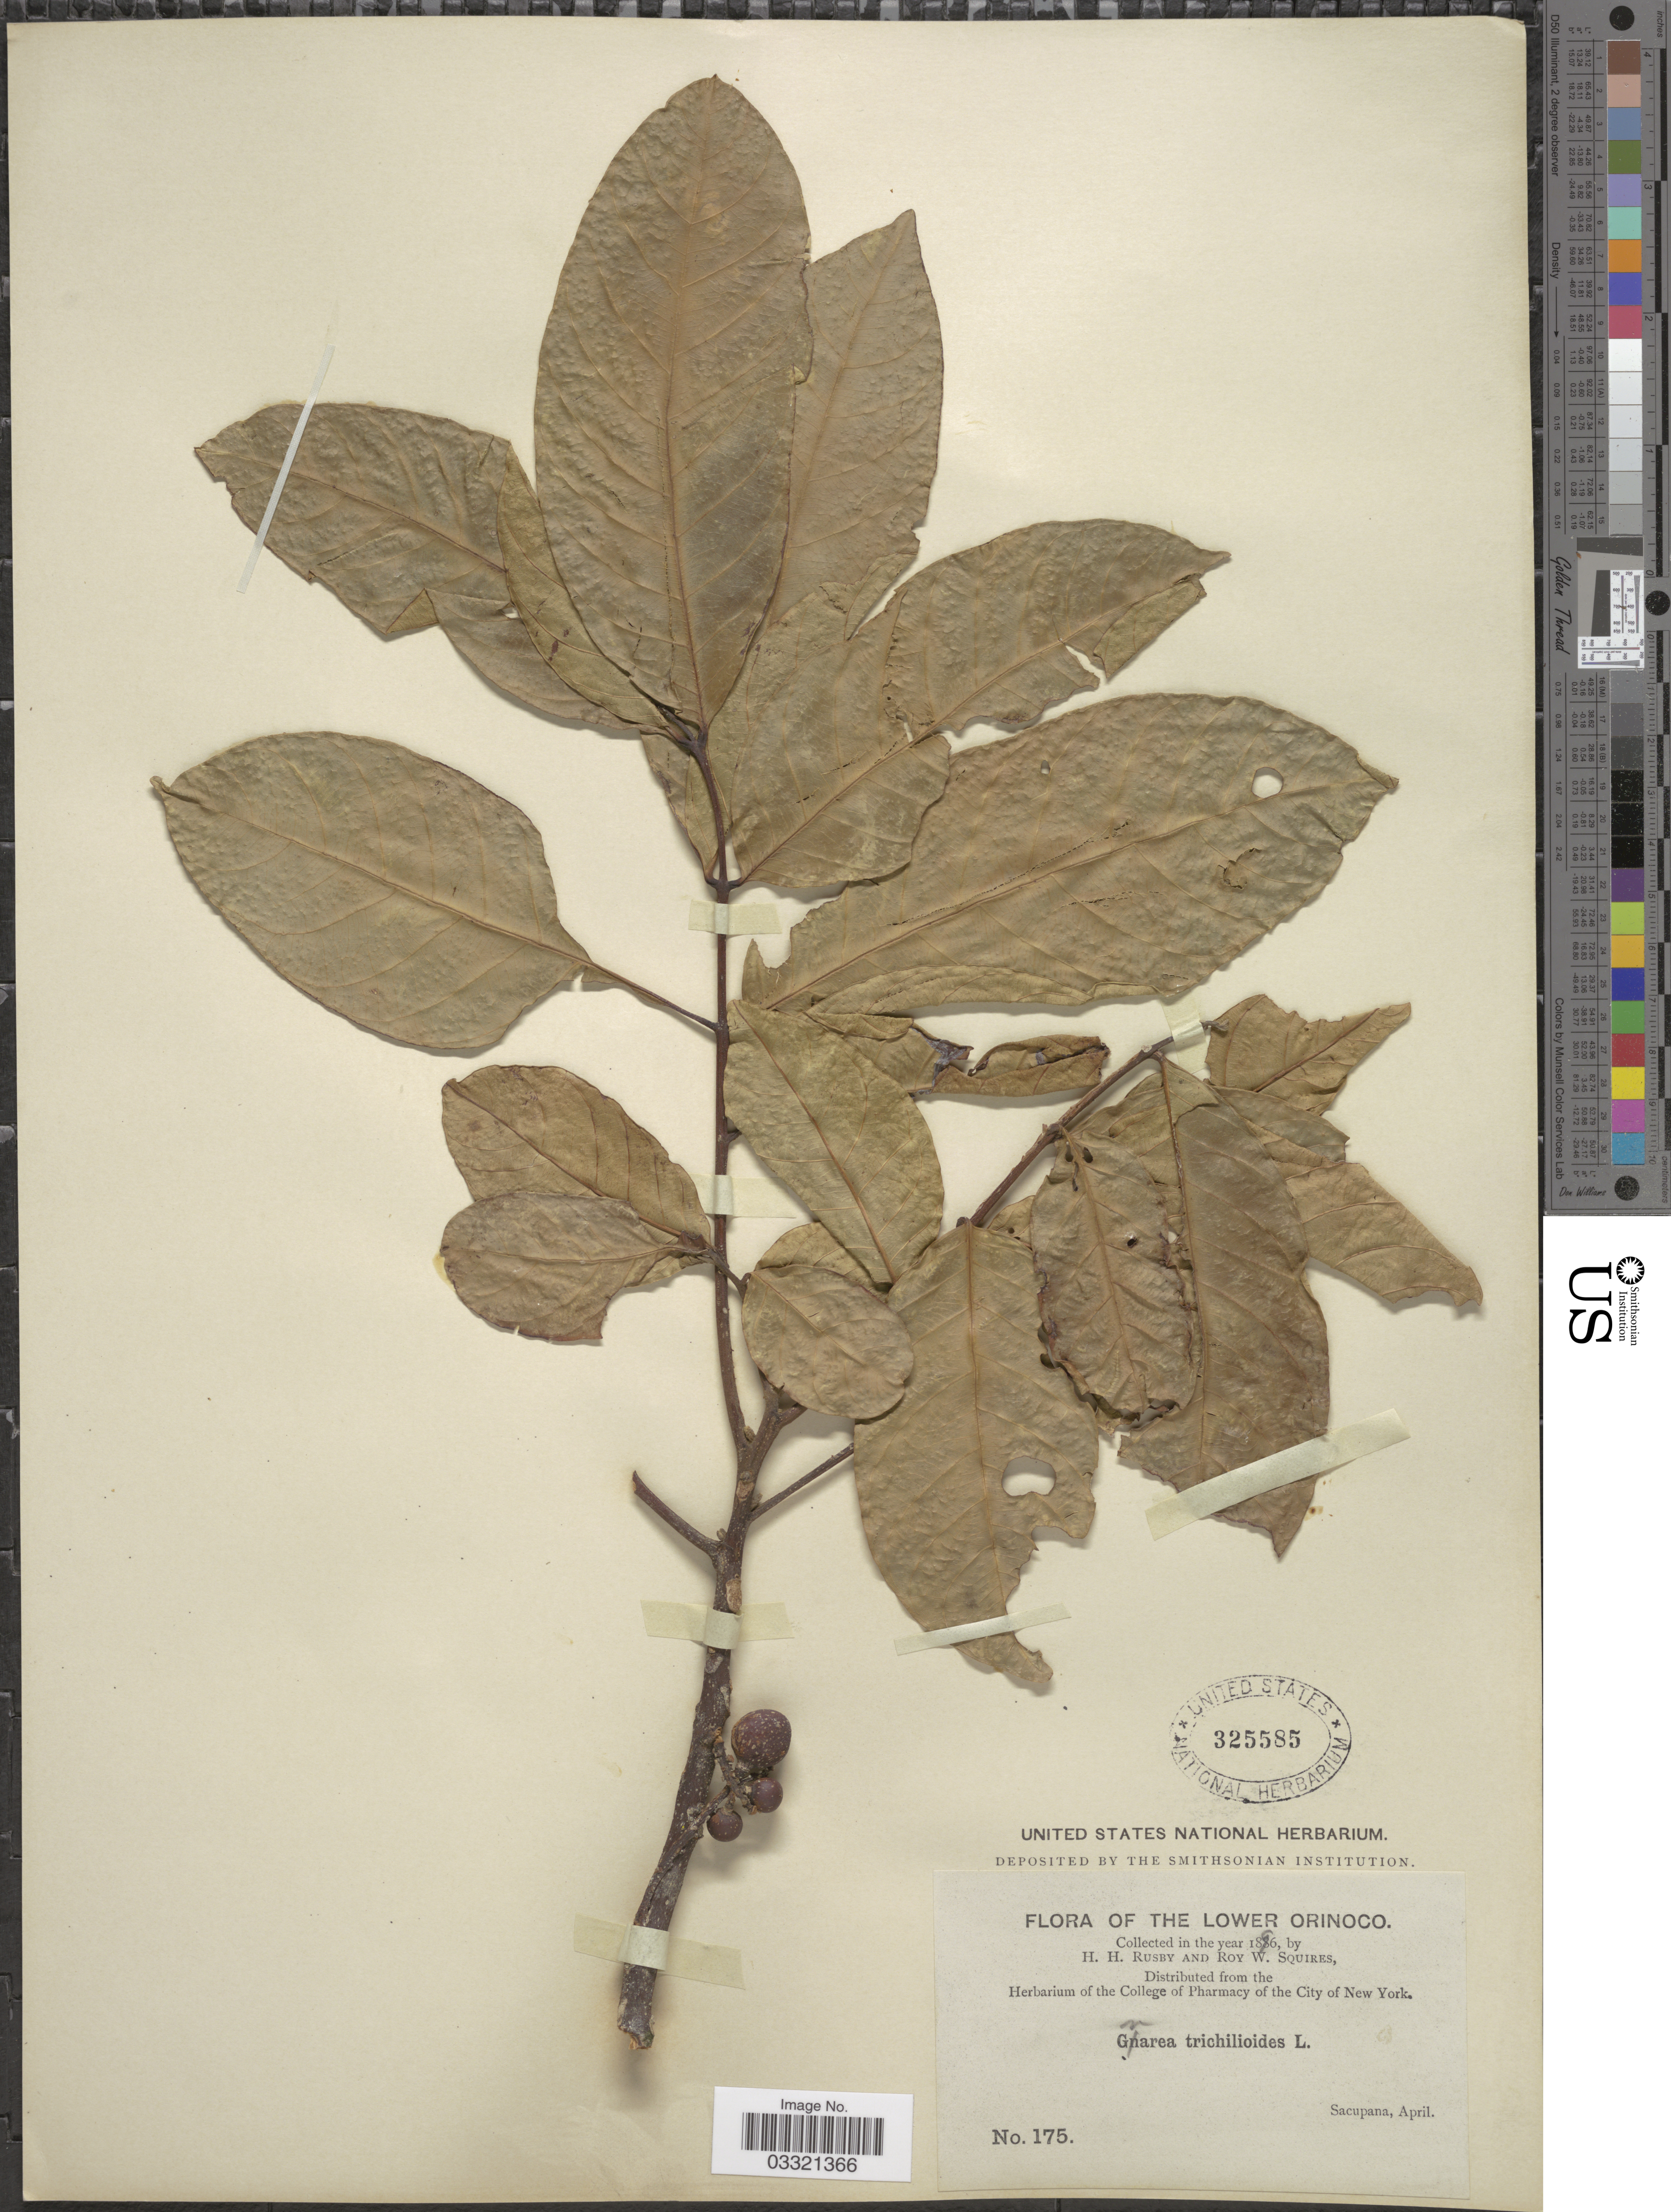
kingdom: Plantae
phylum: Tracheophyta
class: Magnoliopsida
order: Sapindales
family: Meliaceae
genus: Guarea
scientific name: Guarea guidonia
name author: (L.) Sleumer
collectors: H. H. Rusby & R. Squires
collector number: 175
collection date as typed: April 1896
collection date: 1896-04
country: Venezuela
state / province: Delta Amacuro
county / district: Antonio Díaz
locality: Lower Orinoco, Sacupana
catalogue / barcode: US 325585